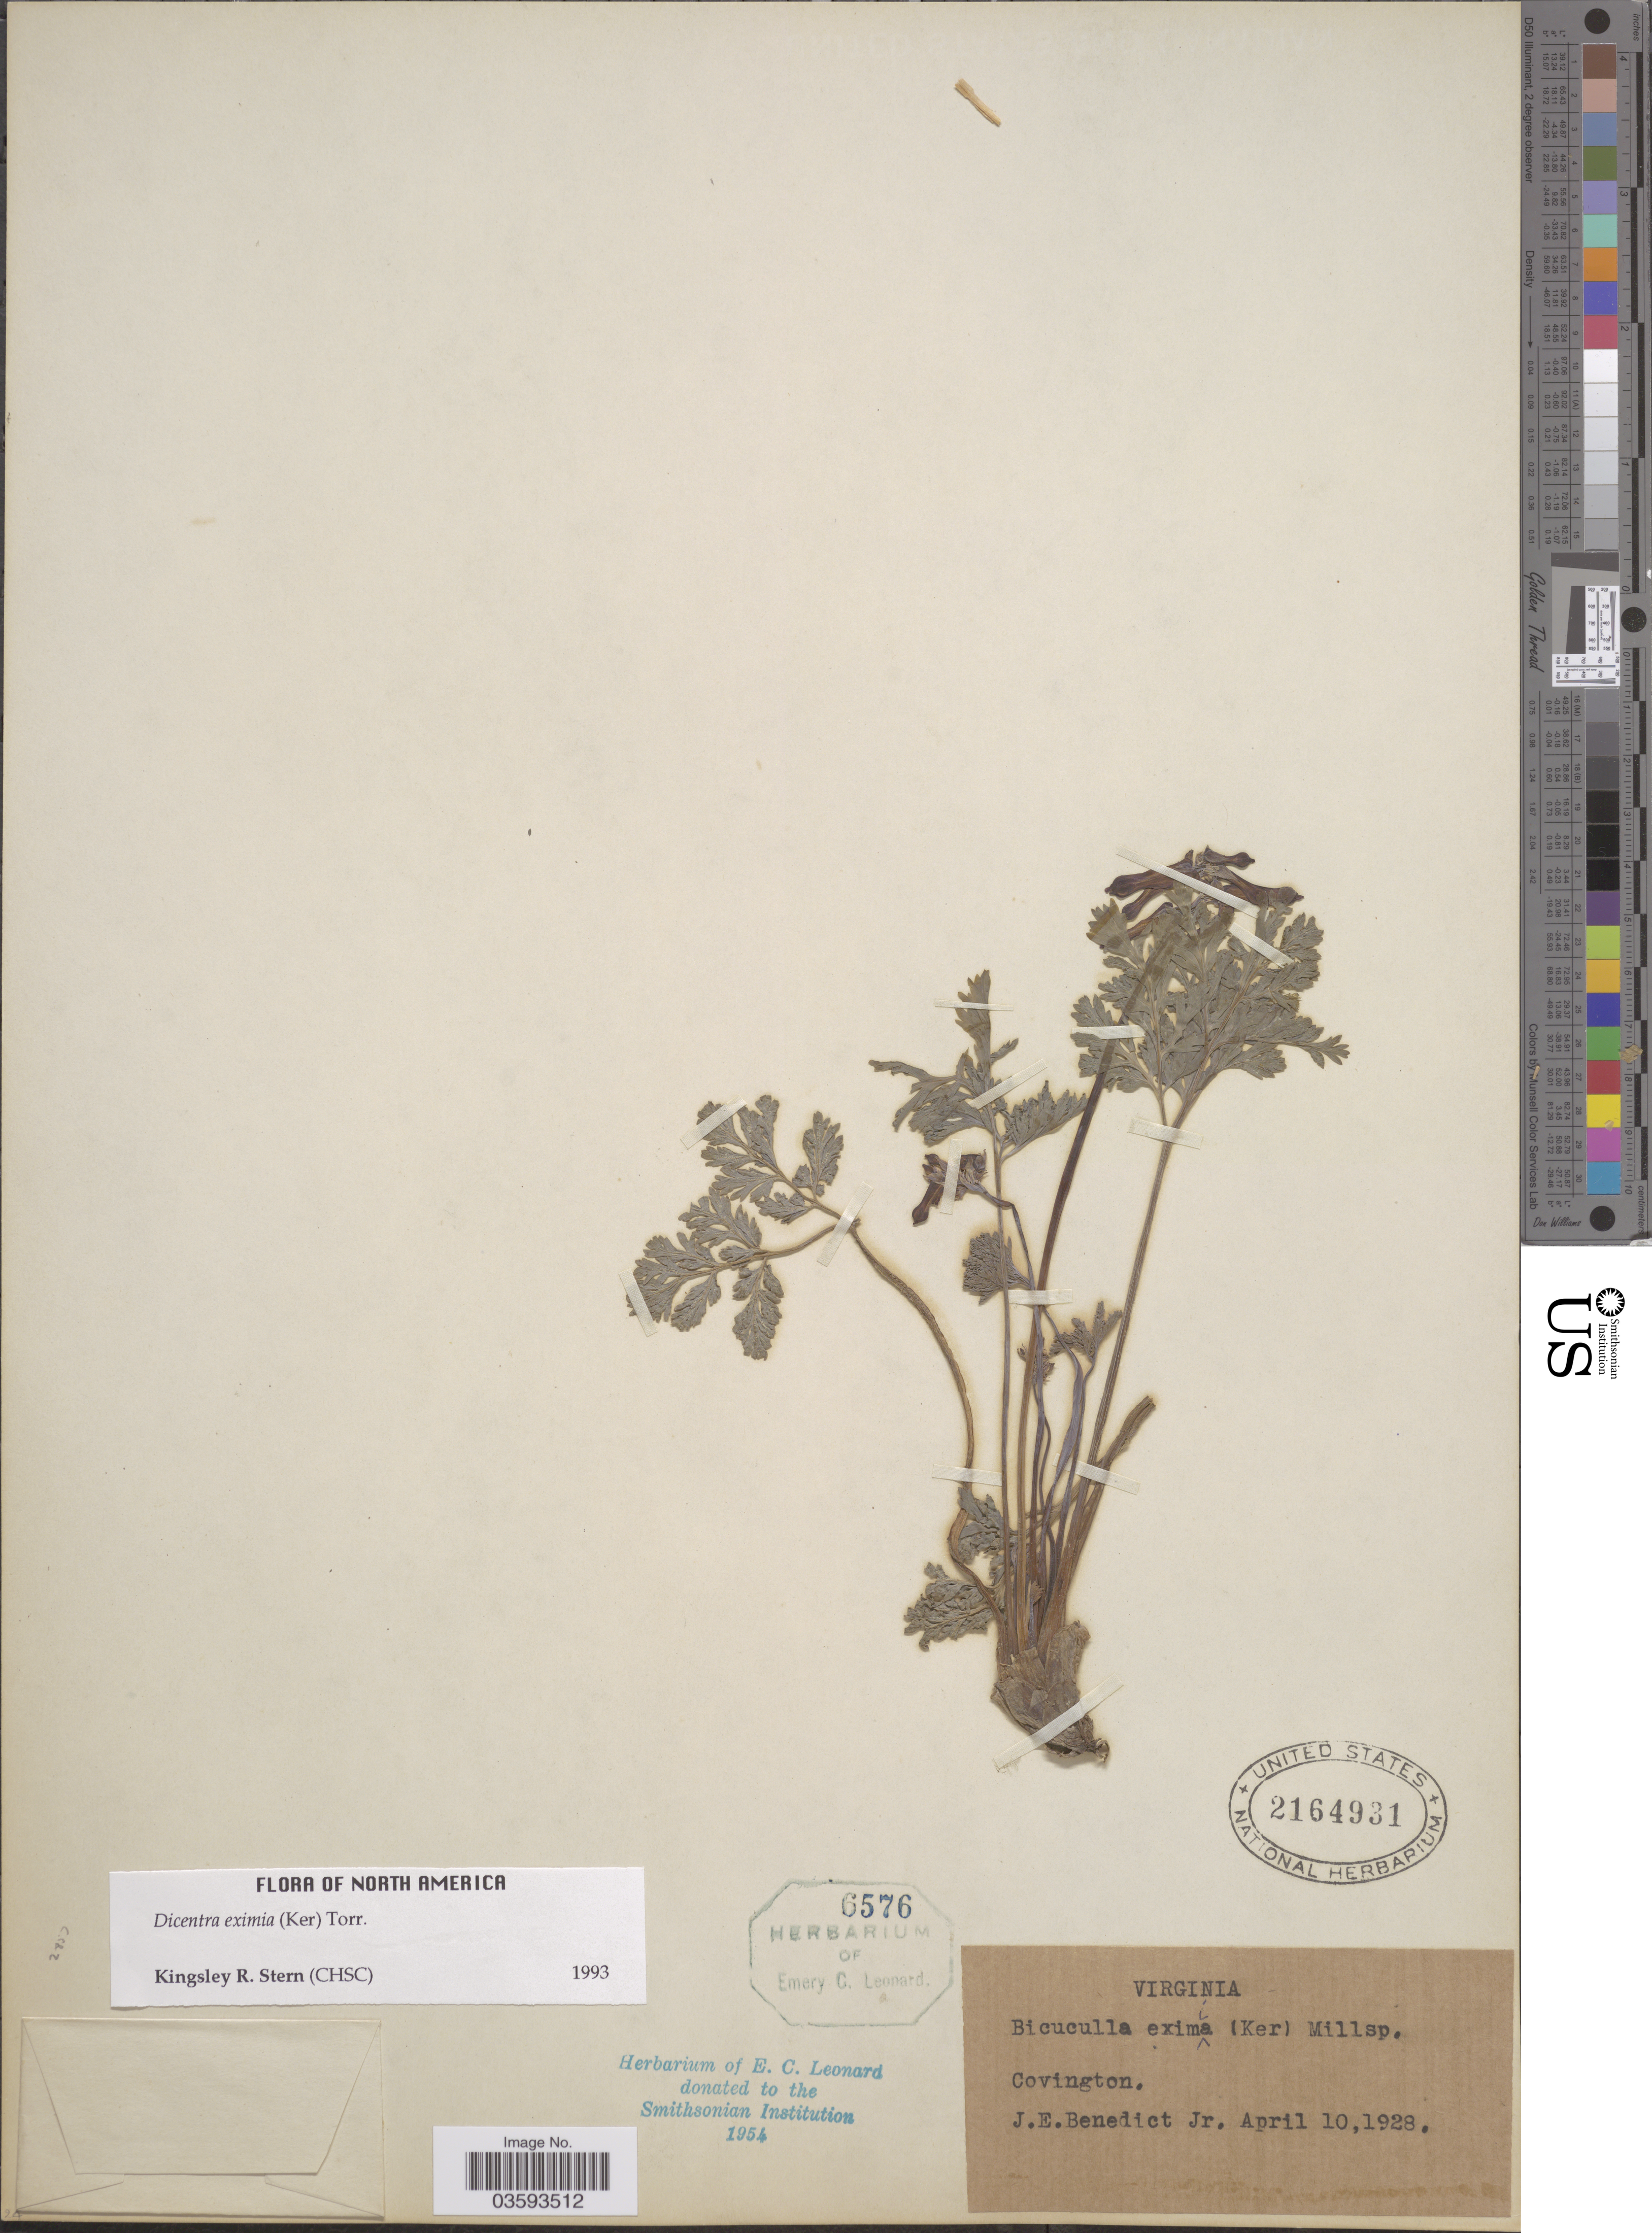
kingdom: Plantae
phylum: Tracheophyta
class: Magnoliopsida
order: Ranunculales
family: Papaveraceae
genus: Dicentra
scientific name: Dicentra eximia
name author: (Ker Gawl.) Torr.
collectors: J. Benedict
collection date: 1928-04-10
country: United States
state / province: Virginia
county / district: City of Covington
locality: Covington.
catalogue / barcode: US 2164931